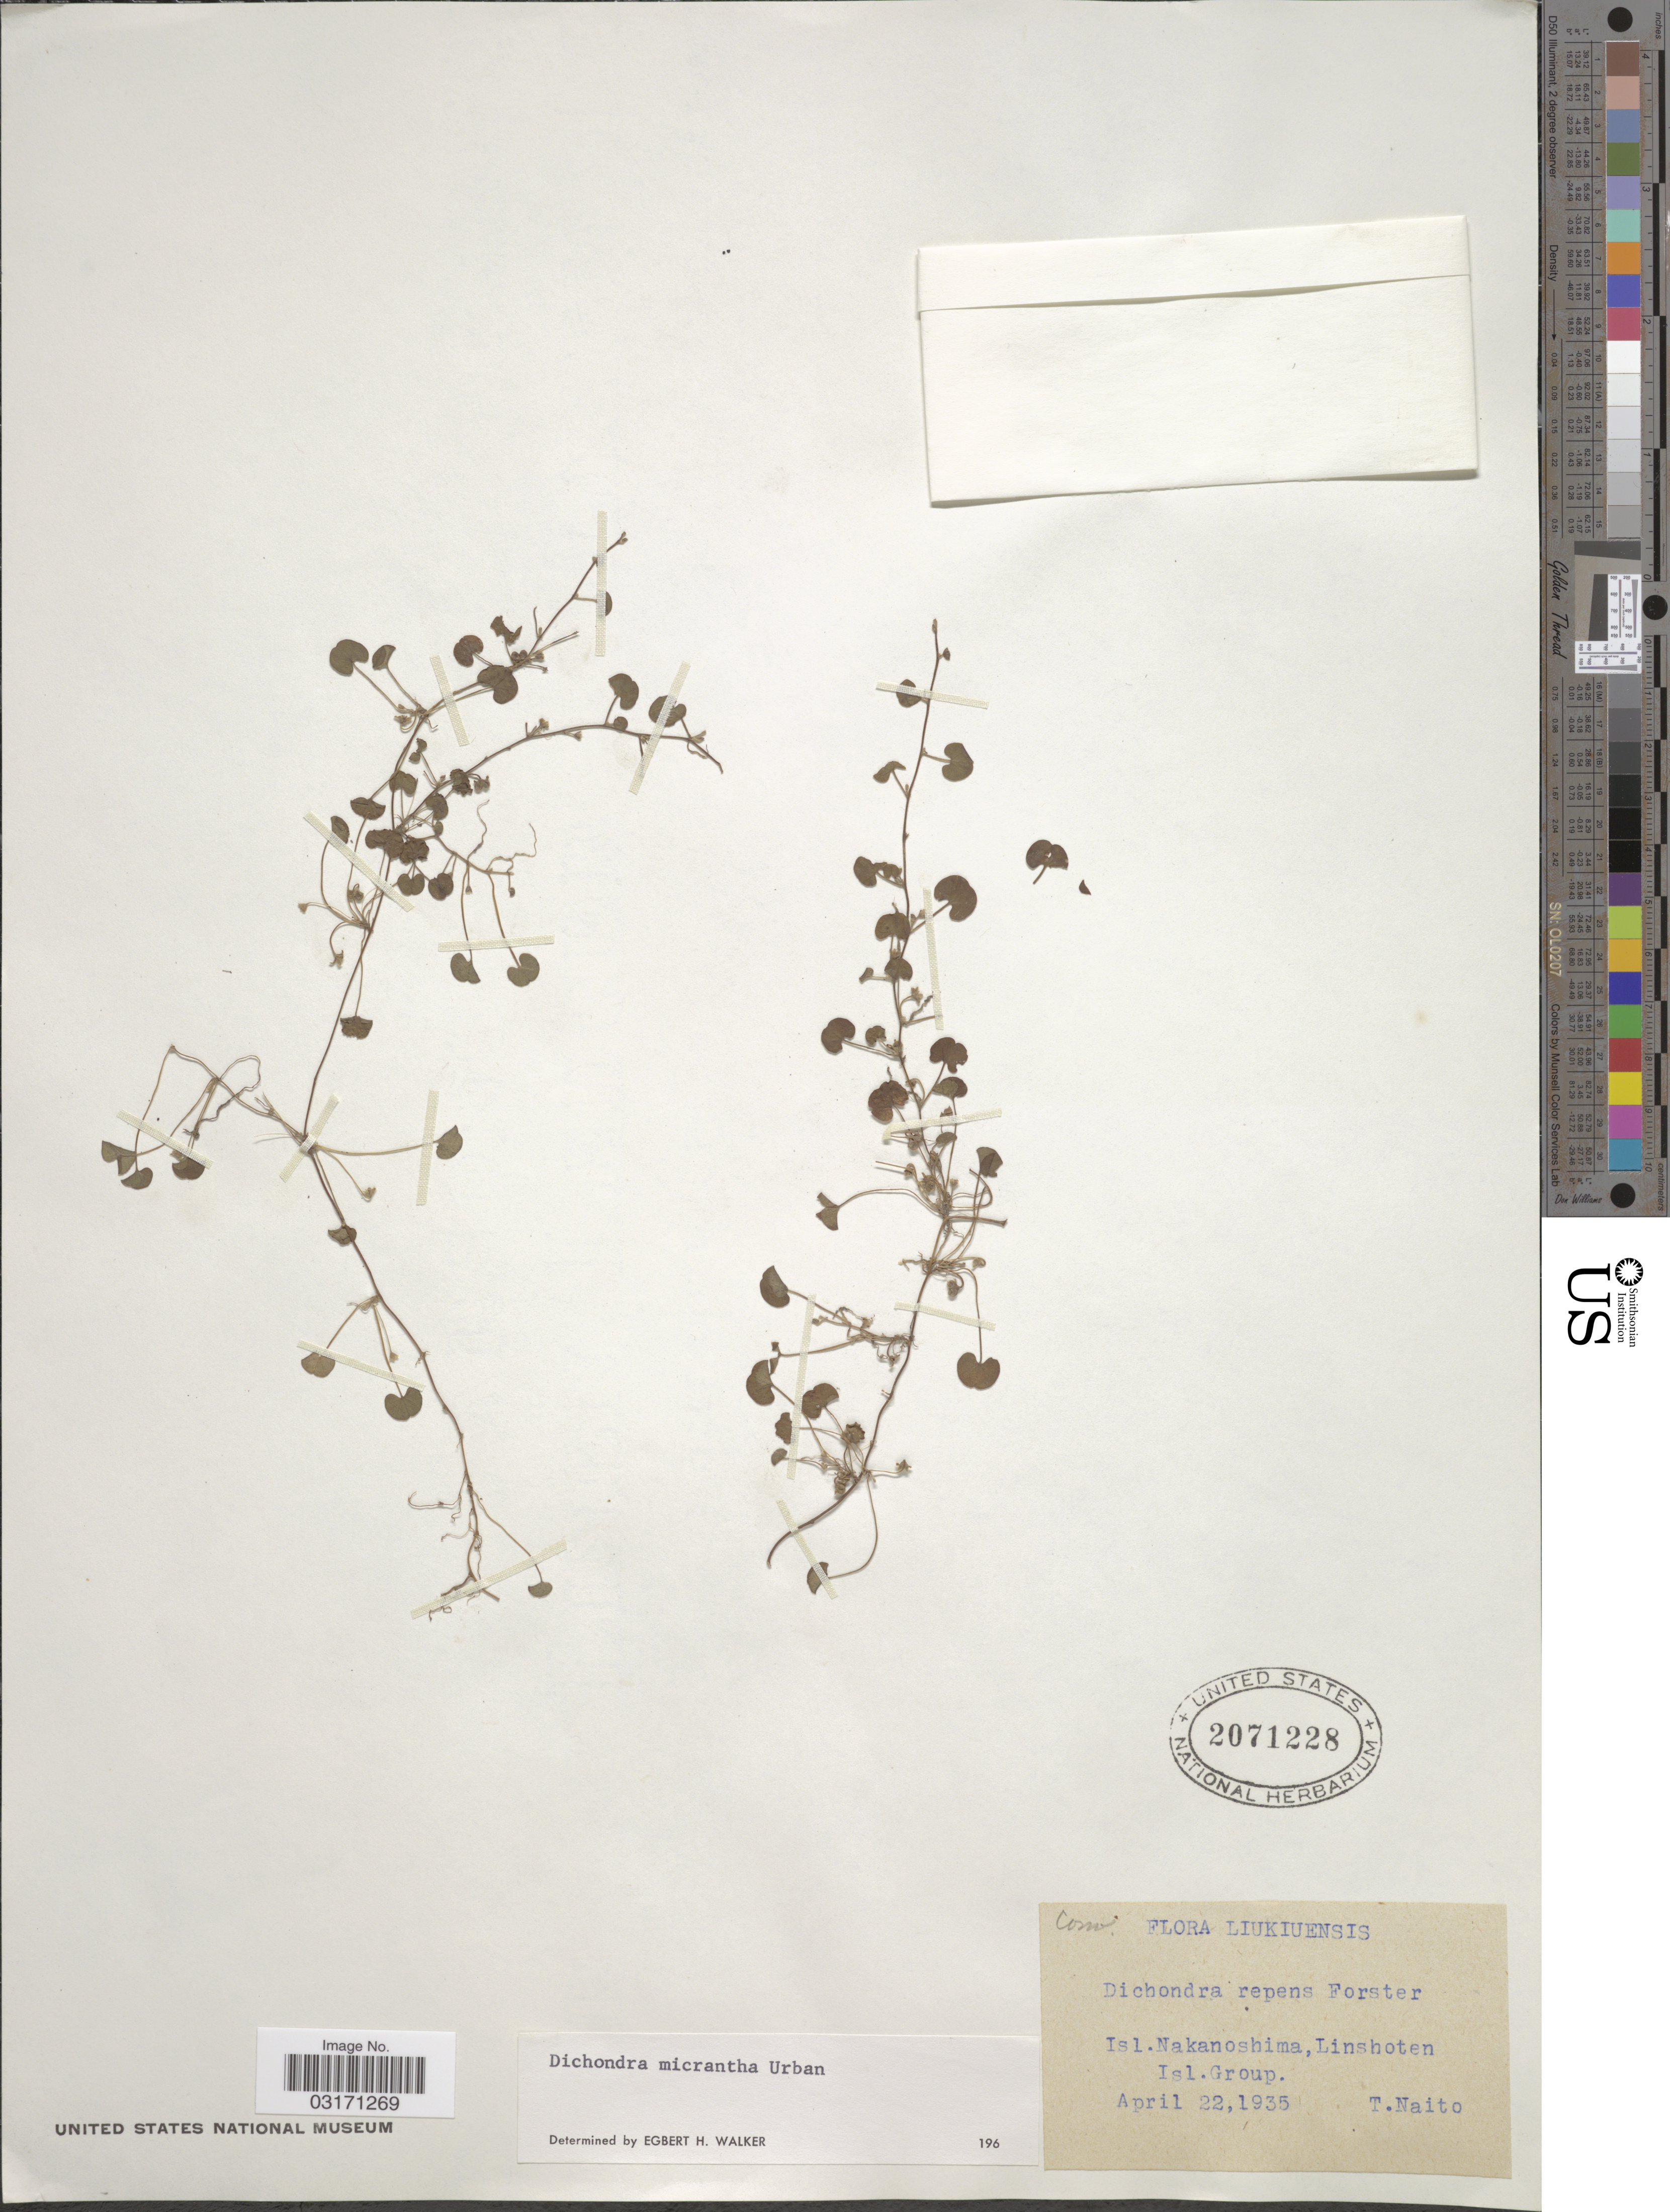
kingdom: Plantae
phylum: Tracheophyta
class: Magnoliopsida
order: Solanales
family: Convolvulaceae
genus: Dichondra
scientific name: Dichondra micrantha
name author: Urb.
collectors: T. Naito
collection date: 1935-04-22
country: Japan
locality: Liukiuensis. Isl. Nakanoshima, Linshoten Isl. Group.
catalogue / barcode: US 2071228